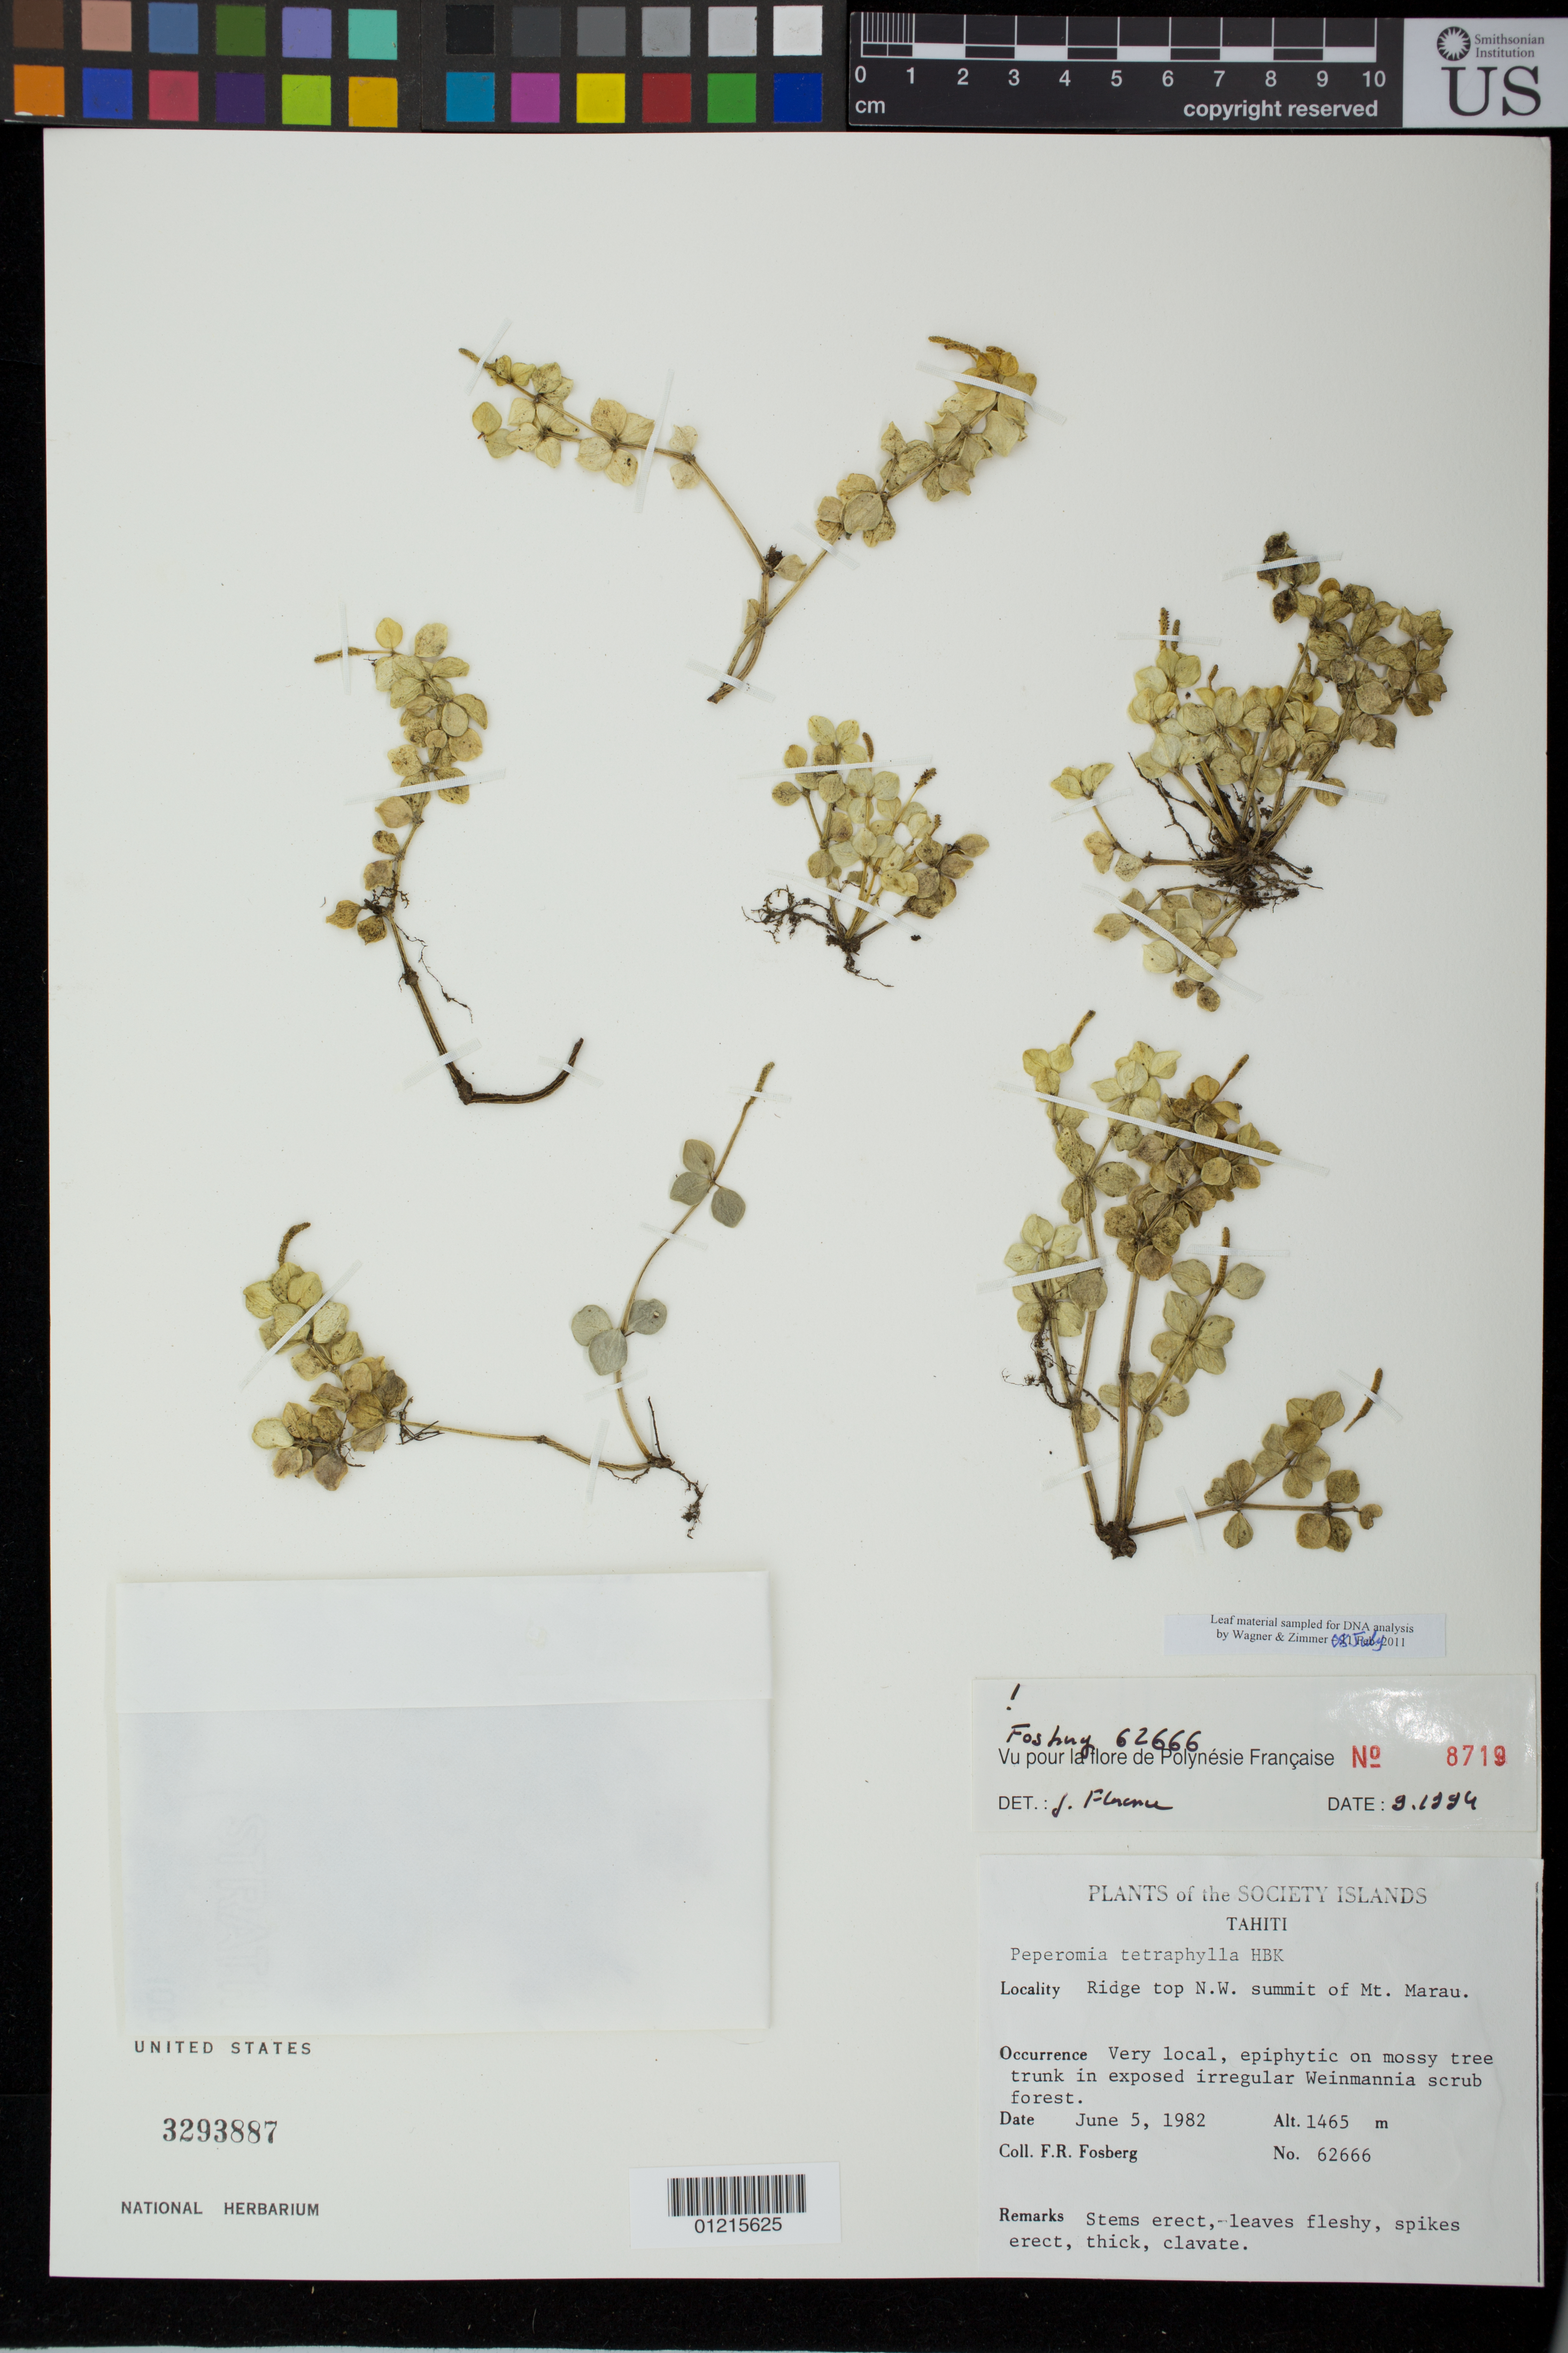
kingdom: Plantae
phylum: Tracheophyta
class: Magnoliopsida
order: Piperales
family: Piperaceae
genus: Peperomia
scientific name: Peperomia trichopus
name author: Trel. in J.F. Macbr.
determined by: Florence, J.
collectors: F. R. Fosberg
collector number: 62666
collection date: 1982-06-05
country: French Polynesia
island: Tahiti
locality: Ridge top N.W. summit of Mt. Marau.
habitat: On mossy tree trunk, exposed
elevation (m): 1465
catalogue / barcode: US 3293887